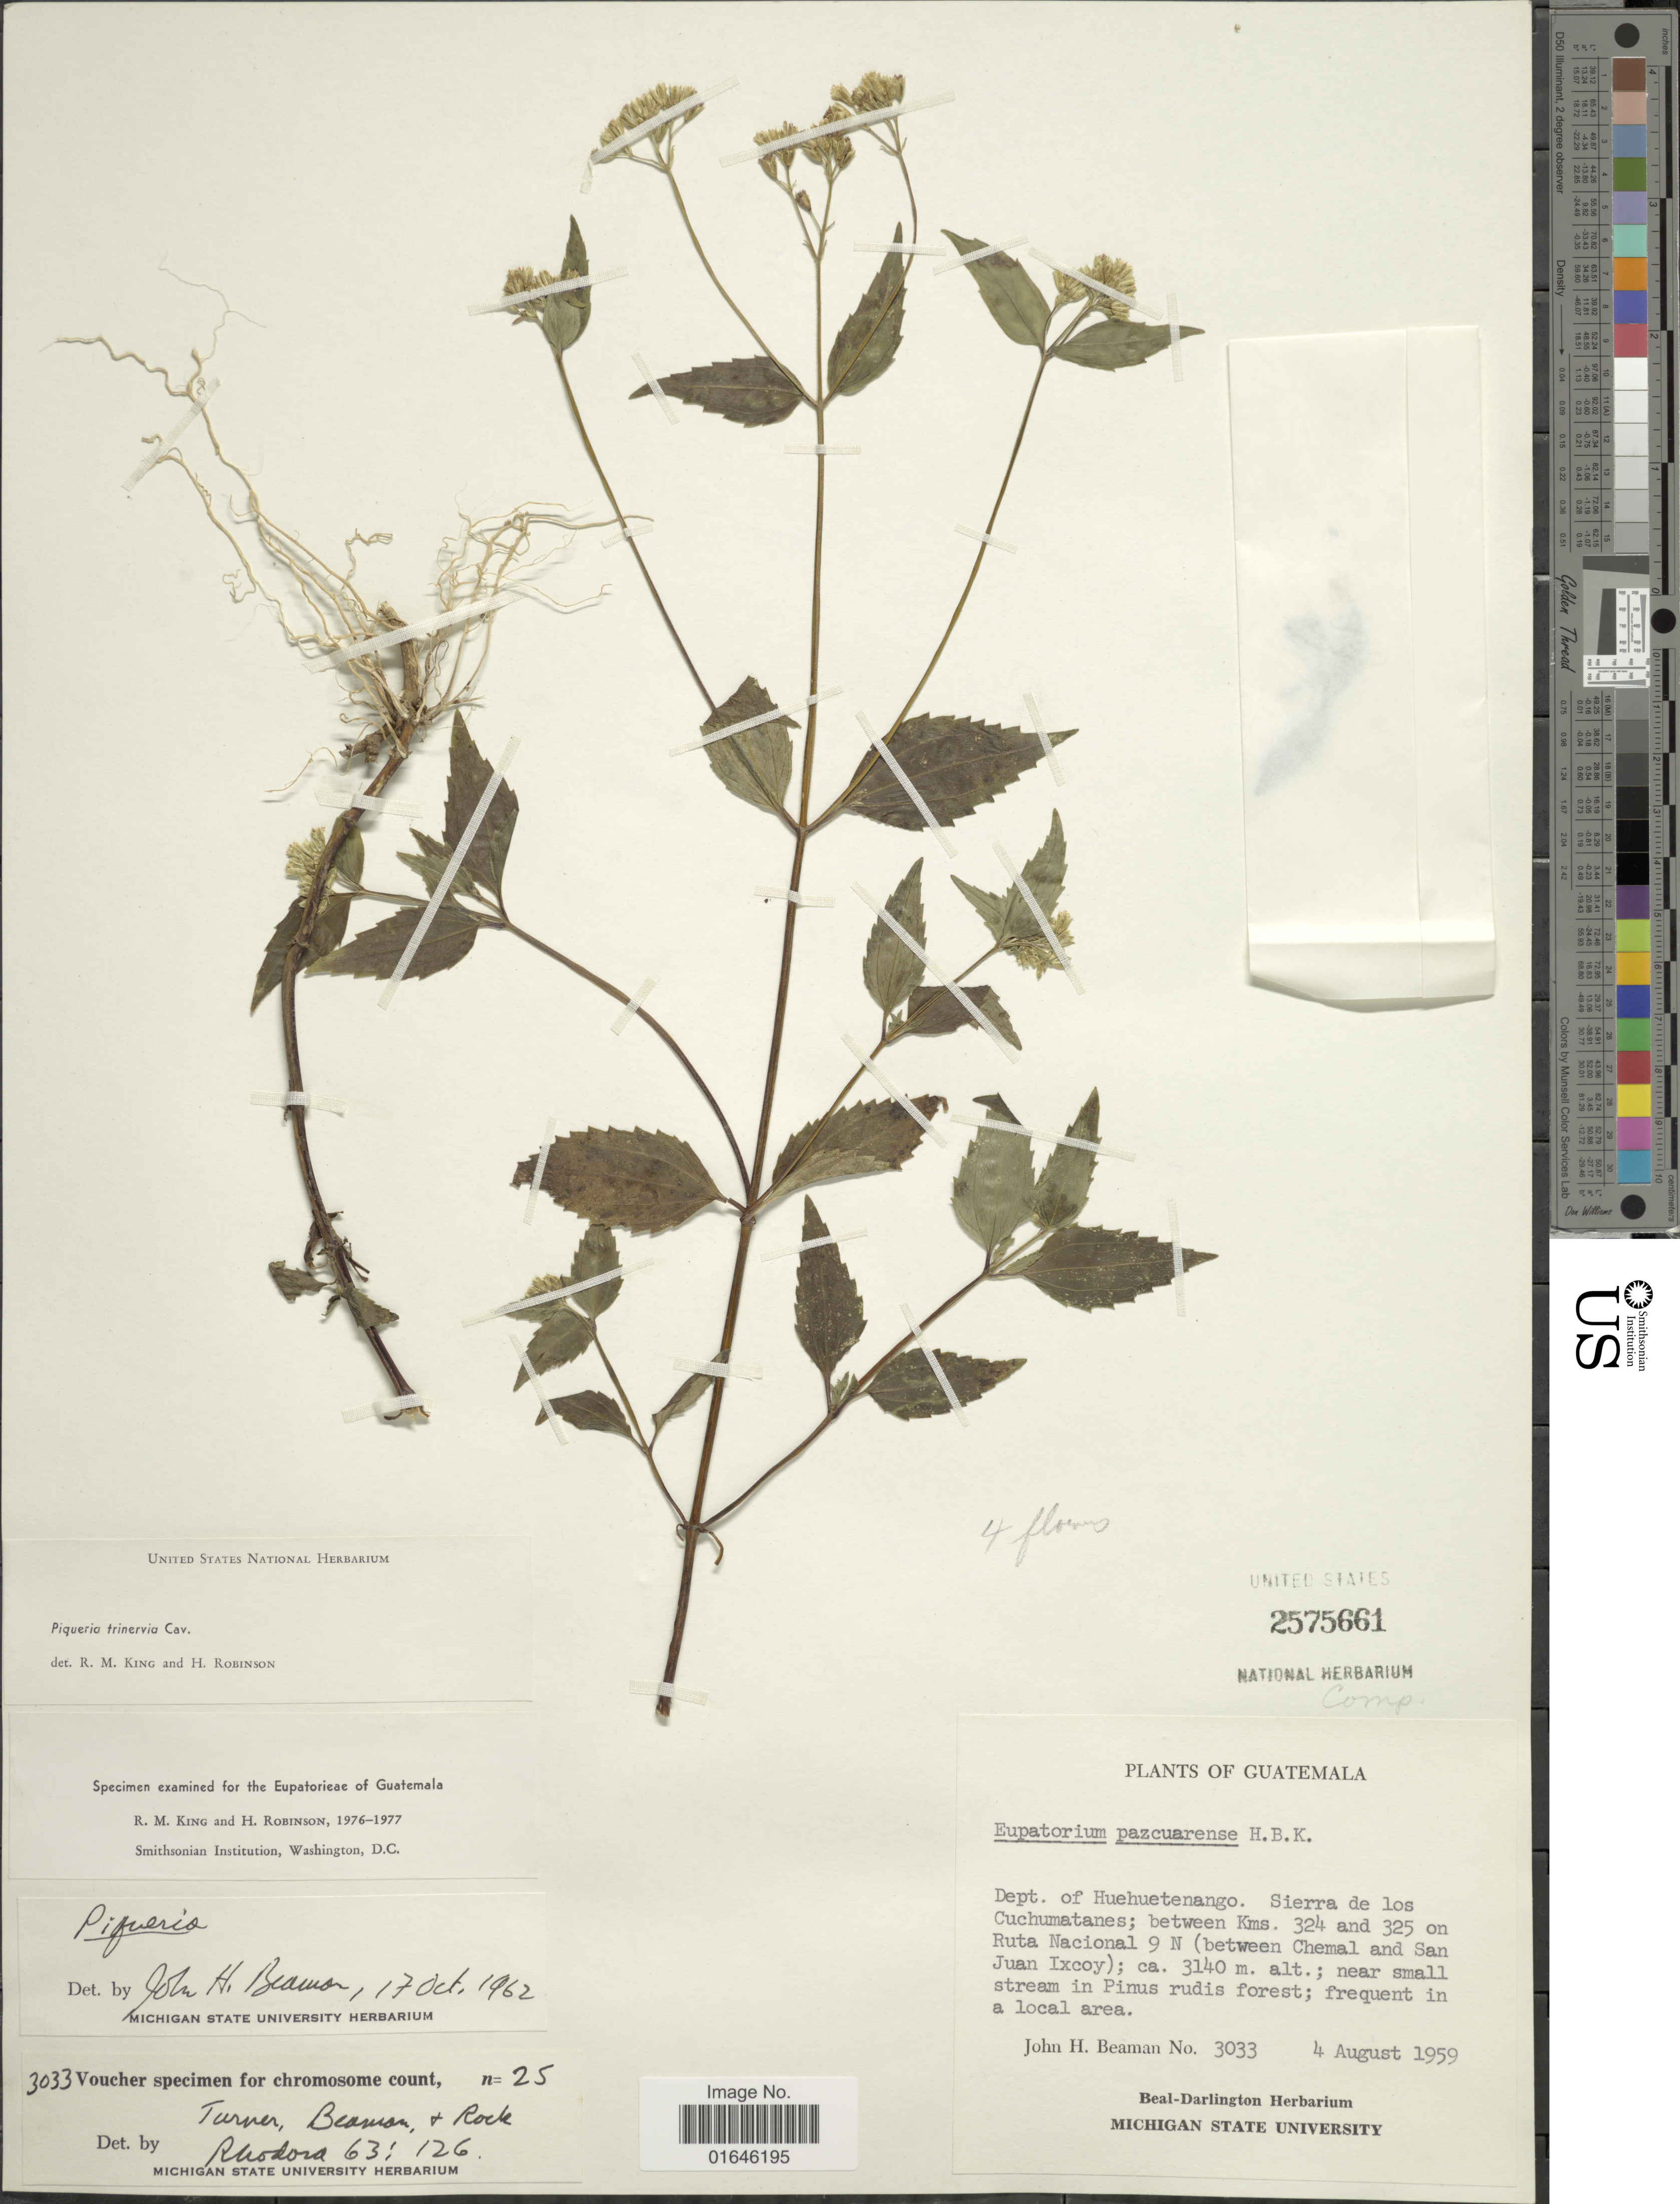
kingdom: Plantae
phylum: Tracheophyta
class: Magnoliopsida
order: Asterales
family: Asteraceae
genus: Piqueria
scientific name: Piqueria trinervia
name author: Cav.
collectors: J. H. Beaman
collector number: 3033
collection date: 1959-08-04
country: Guatemala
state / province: Huehuetenango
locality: Dept. Huehuetenango, Sierra de los Cuchumatanes; between Kms. 324 and 325 on Ruta Nacional 9 N (between Chemal and San Juan Ixcoy)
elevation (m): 3140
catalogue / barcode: US 2575661